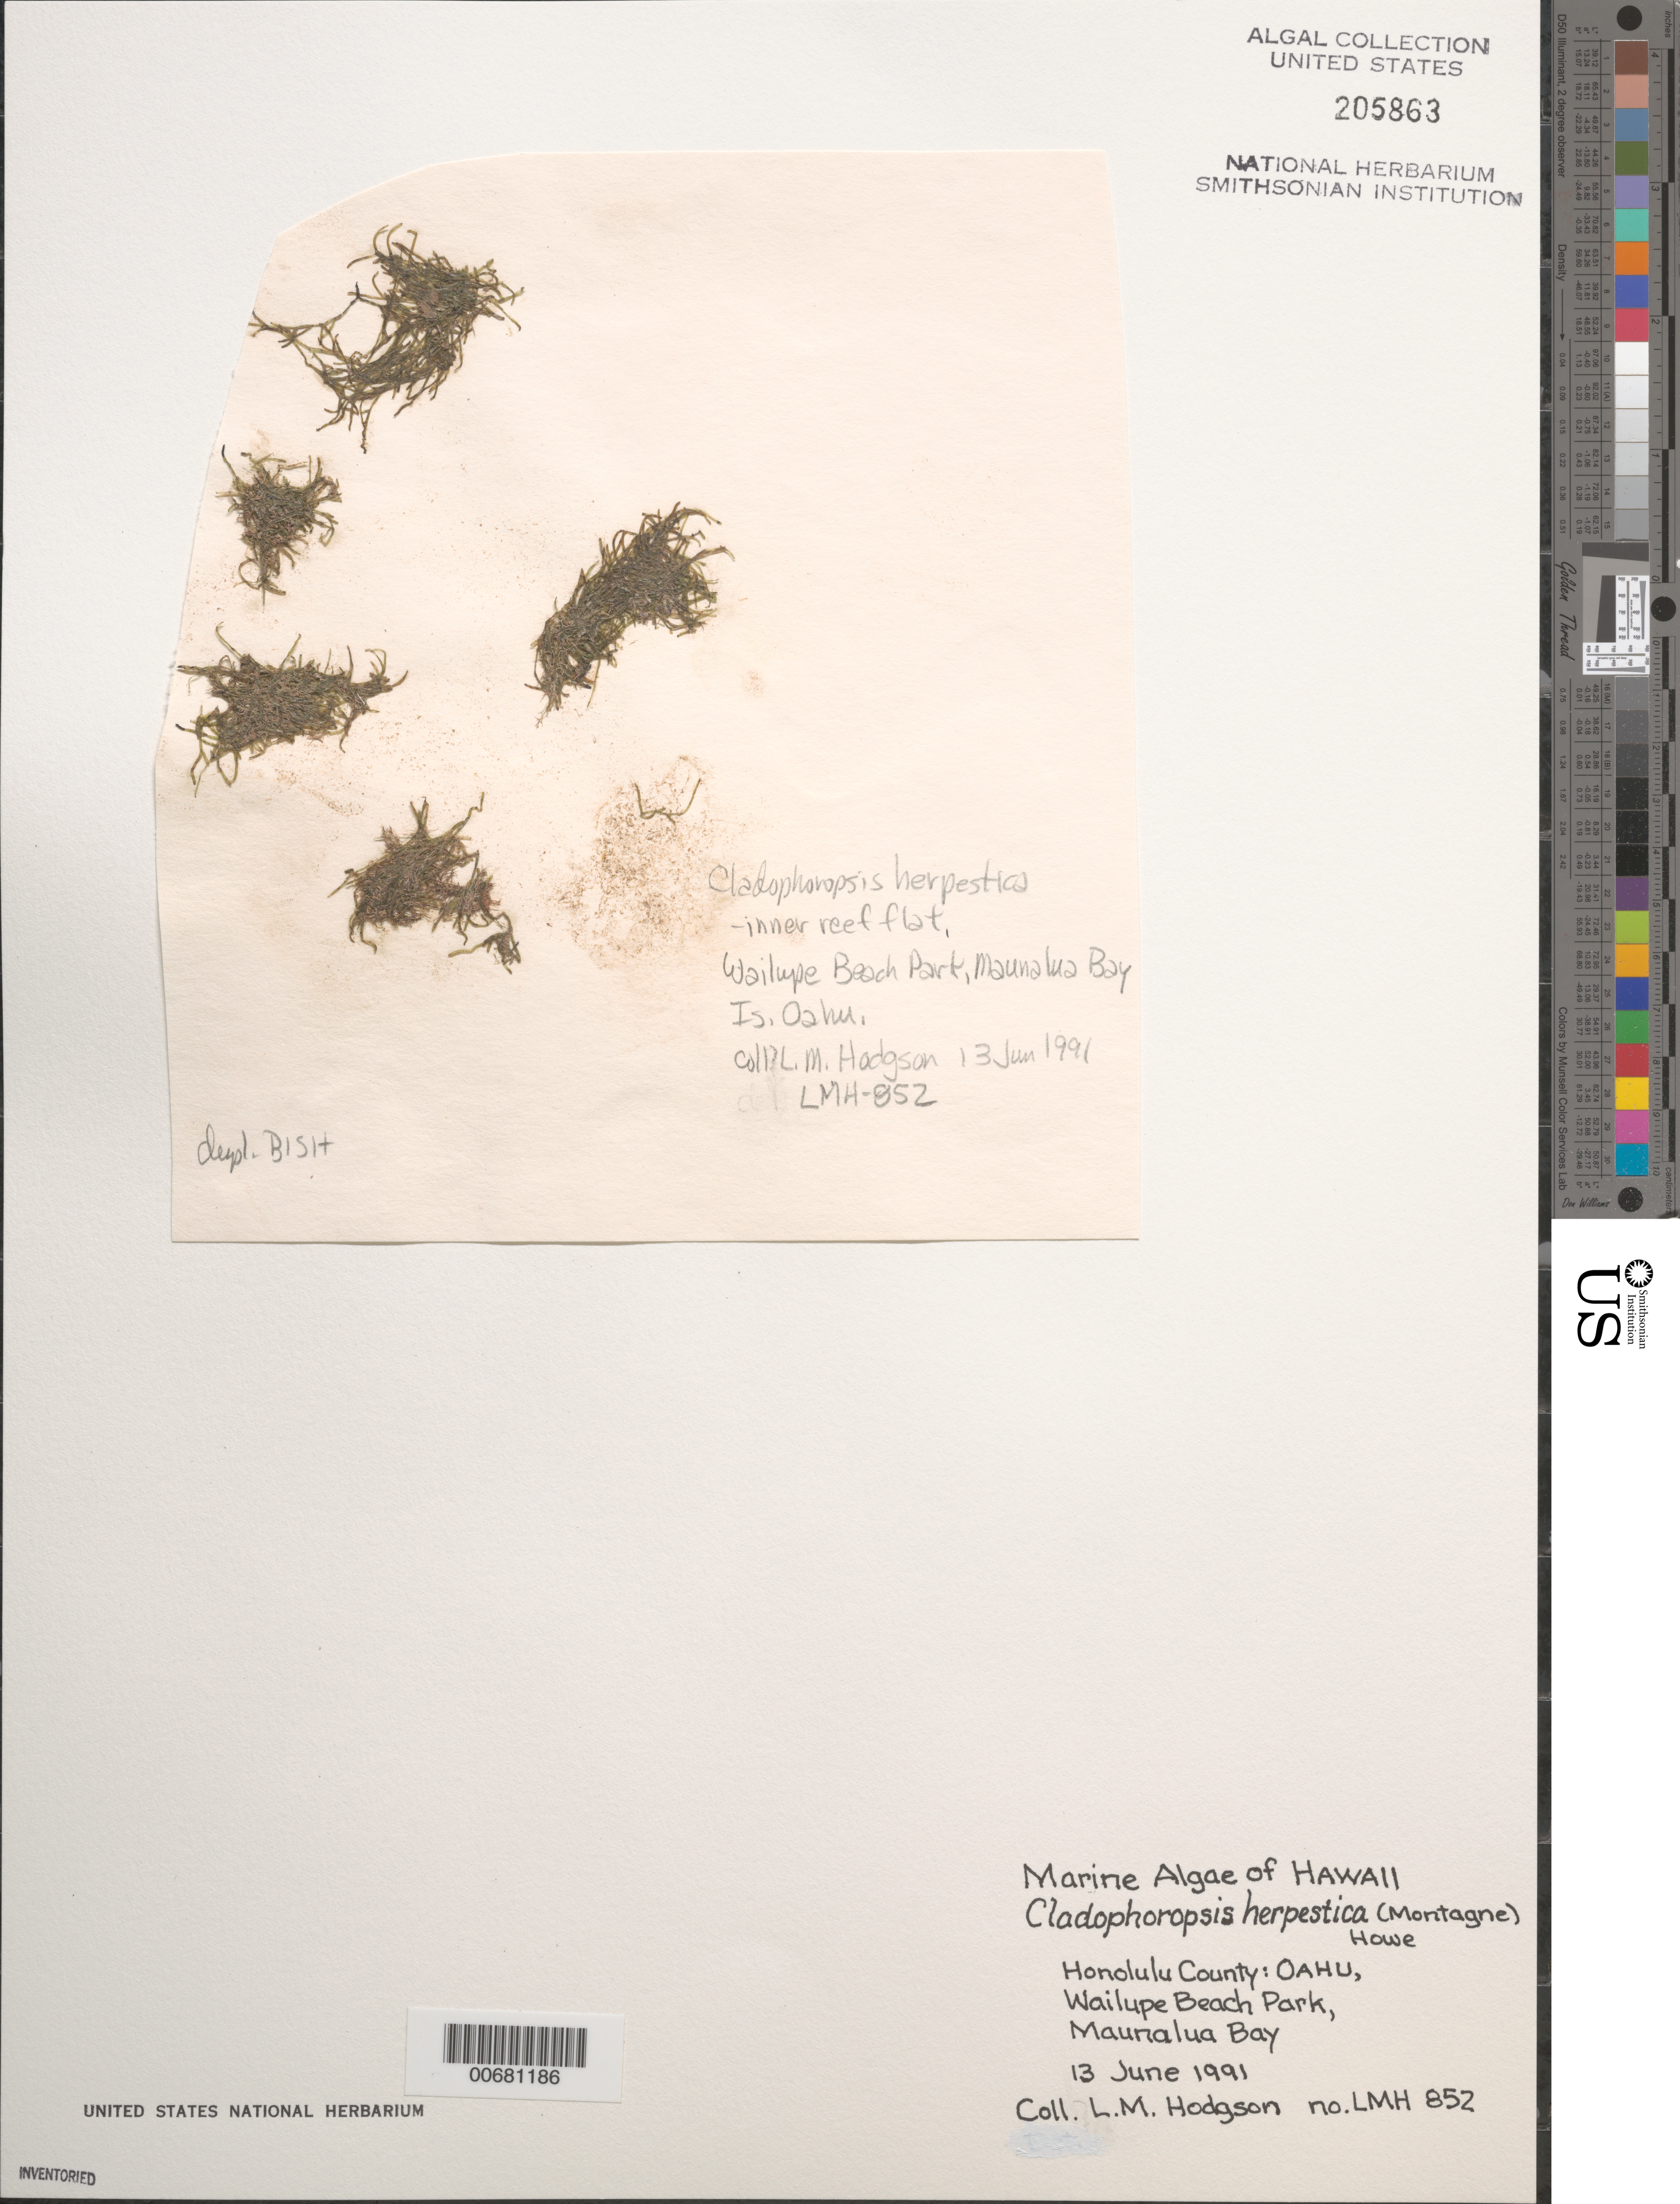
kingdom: Plantae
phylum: Chlorophyta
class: Ulvophyceae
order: Cladophorales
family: Cladophoraceae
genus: Lychaete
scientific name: Lychaete herpestica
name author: (Montagne) M.J. Wynne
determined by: Algae name updating Project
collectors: L. M. Hodgson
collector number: LMH 852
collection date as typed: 13 Jun 1991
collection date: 1991-06-13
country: United States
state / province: Hawaii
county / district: Honolulu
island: Oahu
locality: Wailupe Beach Park, Maunalua Bay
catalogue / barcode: US 205863